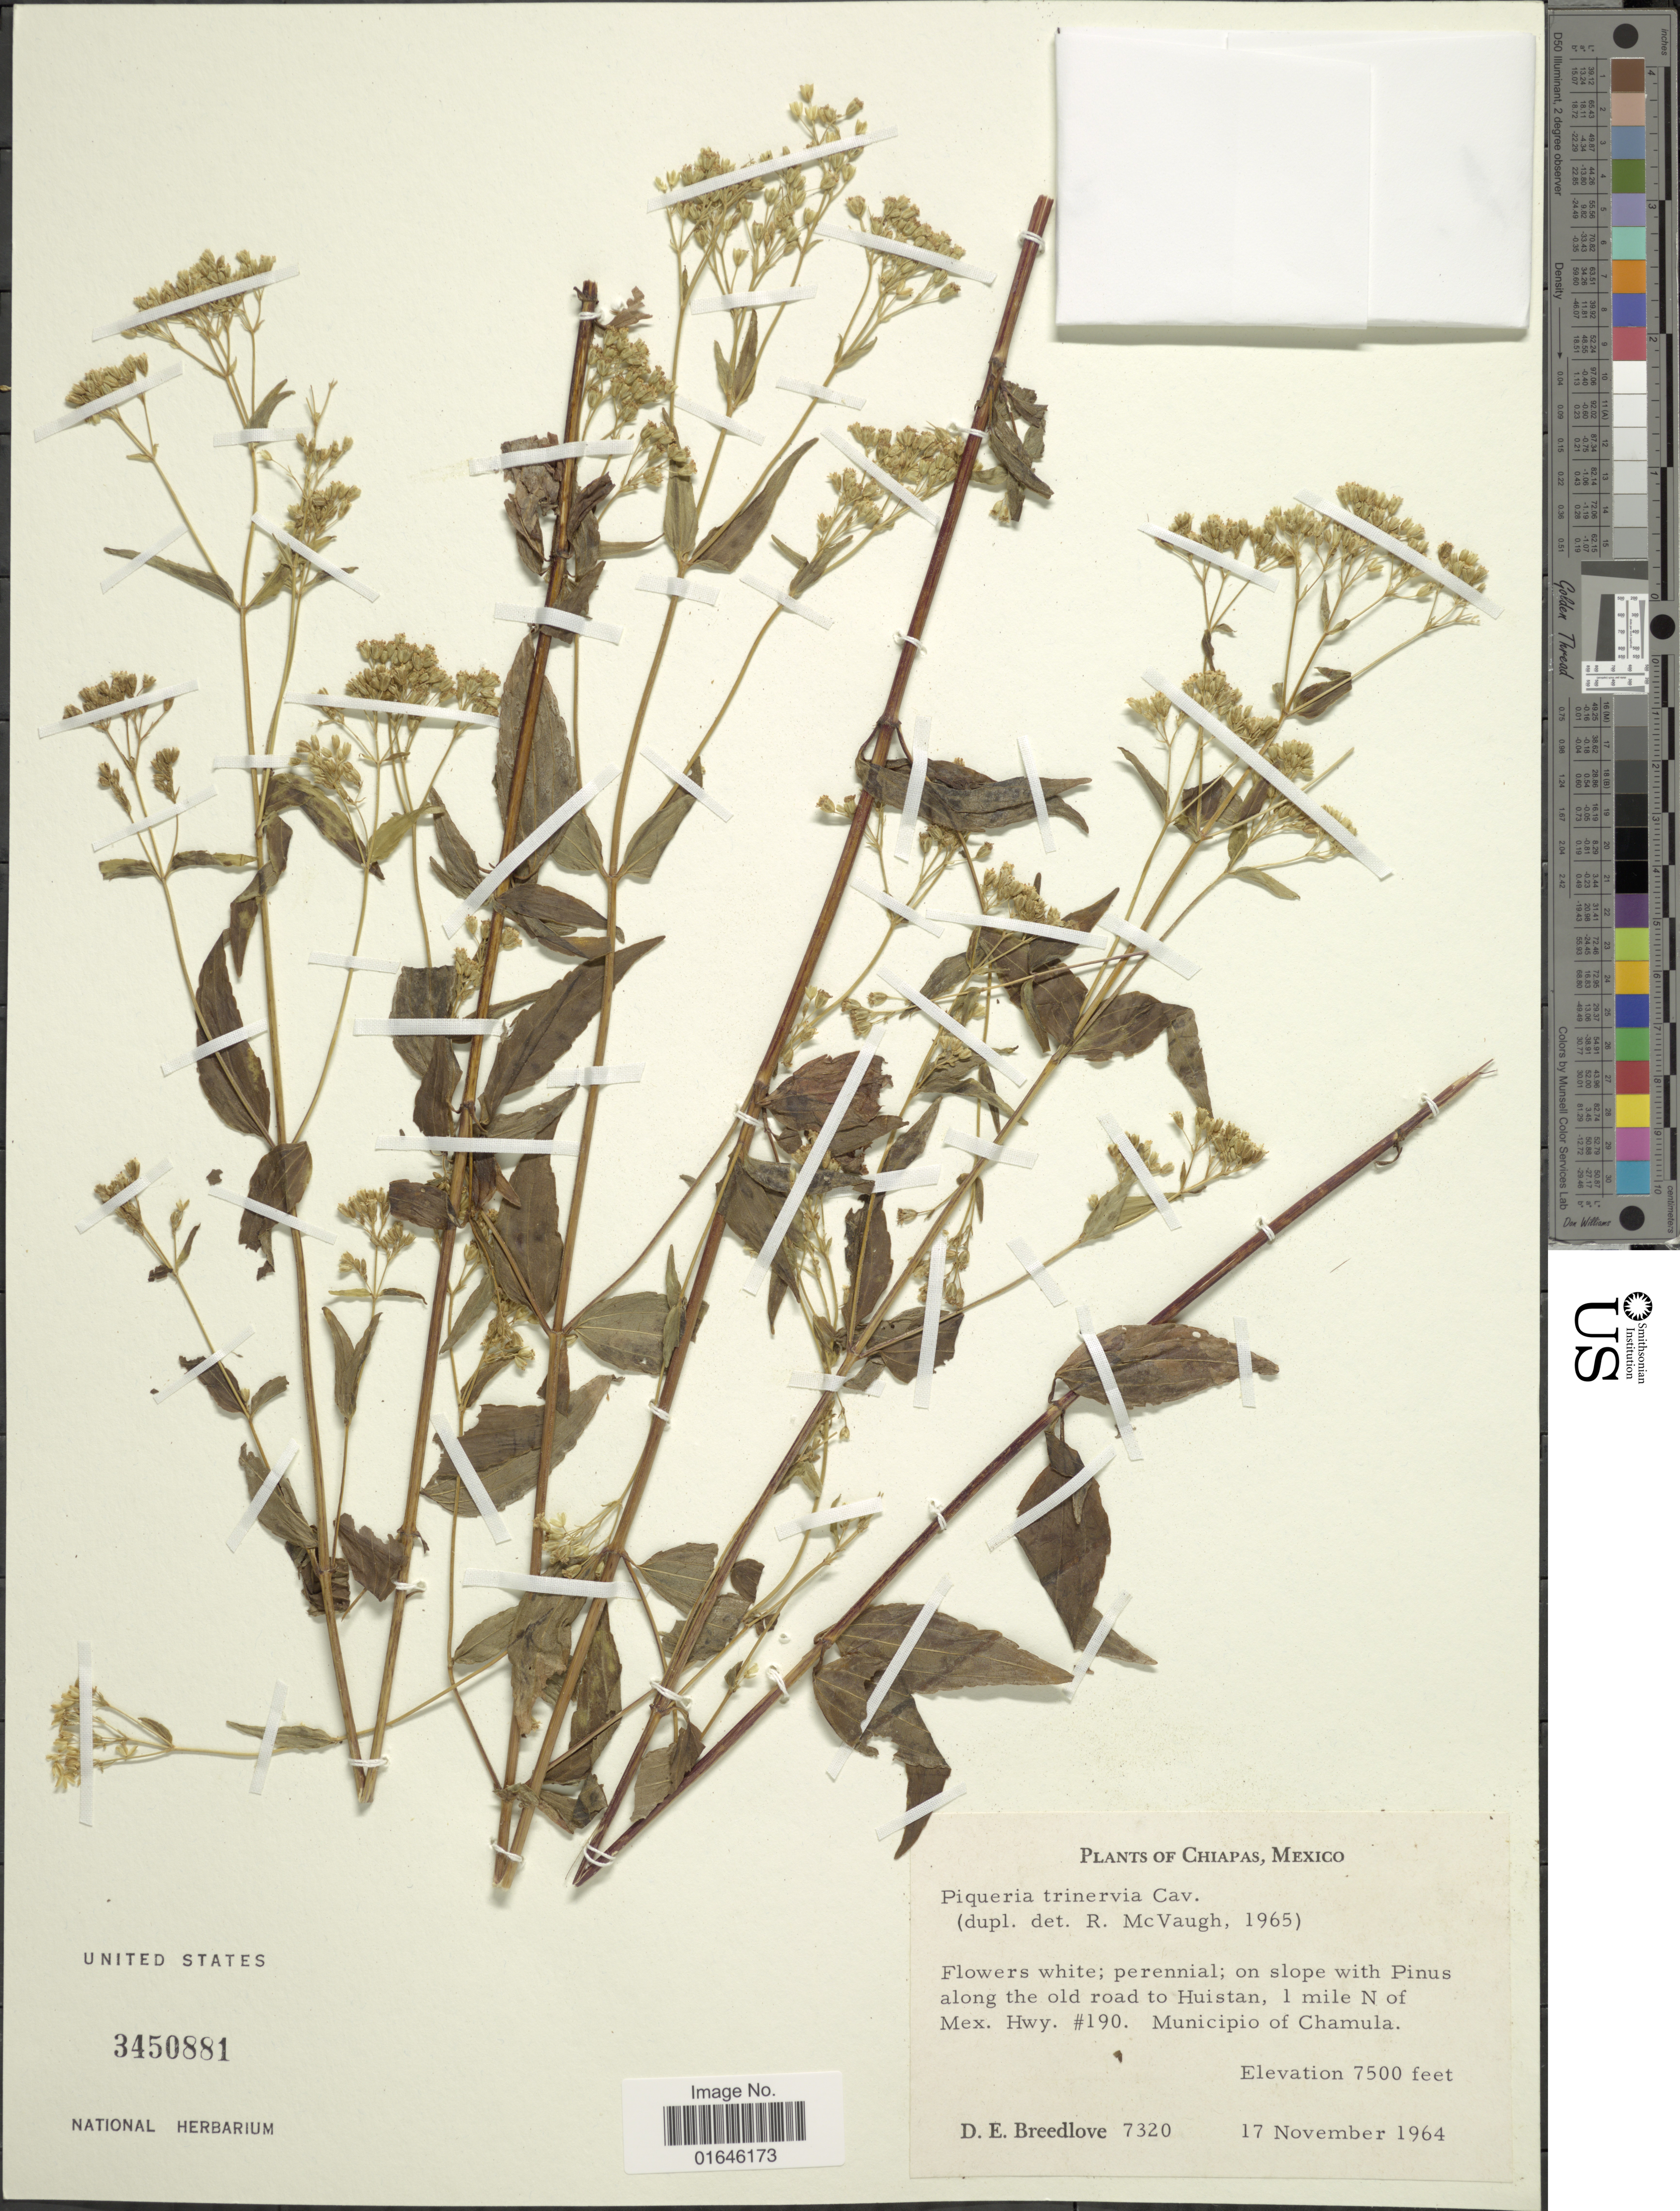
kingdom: Plantae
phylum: Tracheophyta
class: Magnoliopsida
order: Asterales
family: Asteraceae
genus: Piqueria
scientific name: Piqueria trinervia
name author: Cav.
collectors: D. E. Breedlove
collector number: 7320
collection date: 1964-11-17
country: Mexico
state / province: Chiapas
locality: On slope with Pinus, along the old road to Huistan, 1 mile N of Mex. Hwy #190, Municipio of Chamula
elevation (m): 2286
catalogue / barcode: US 3450881